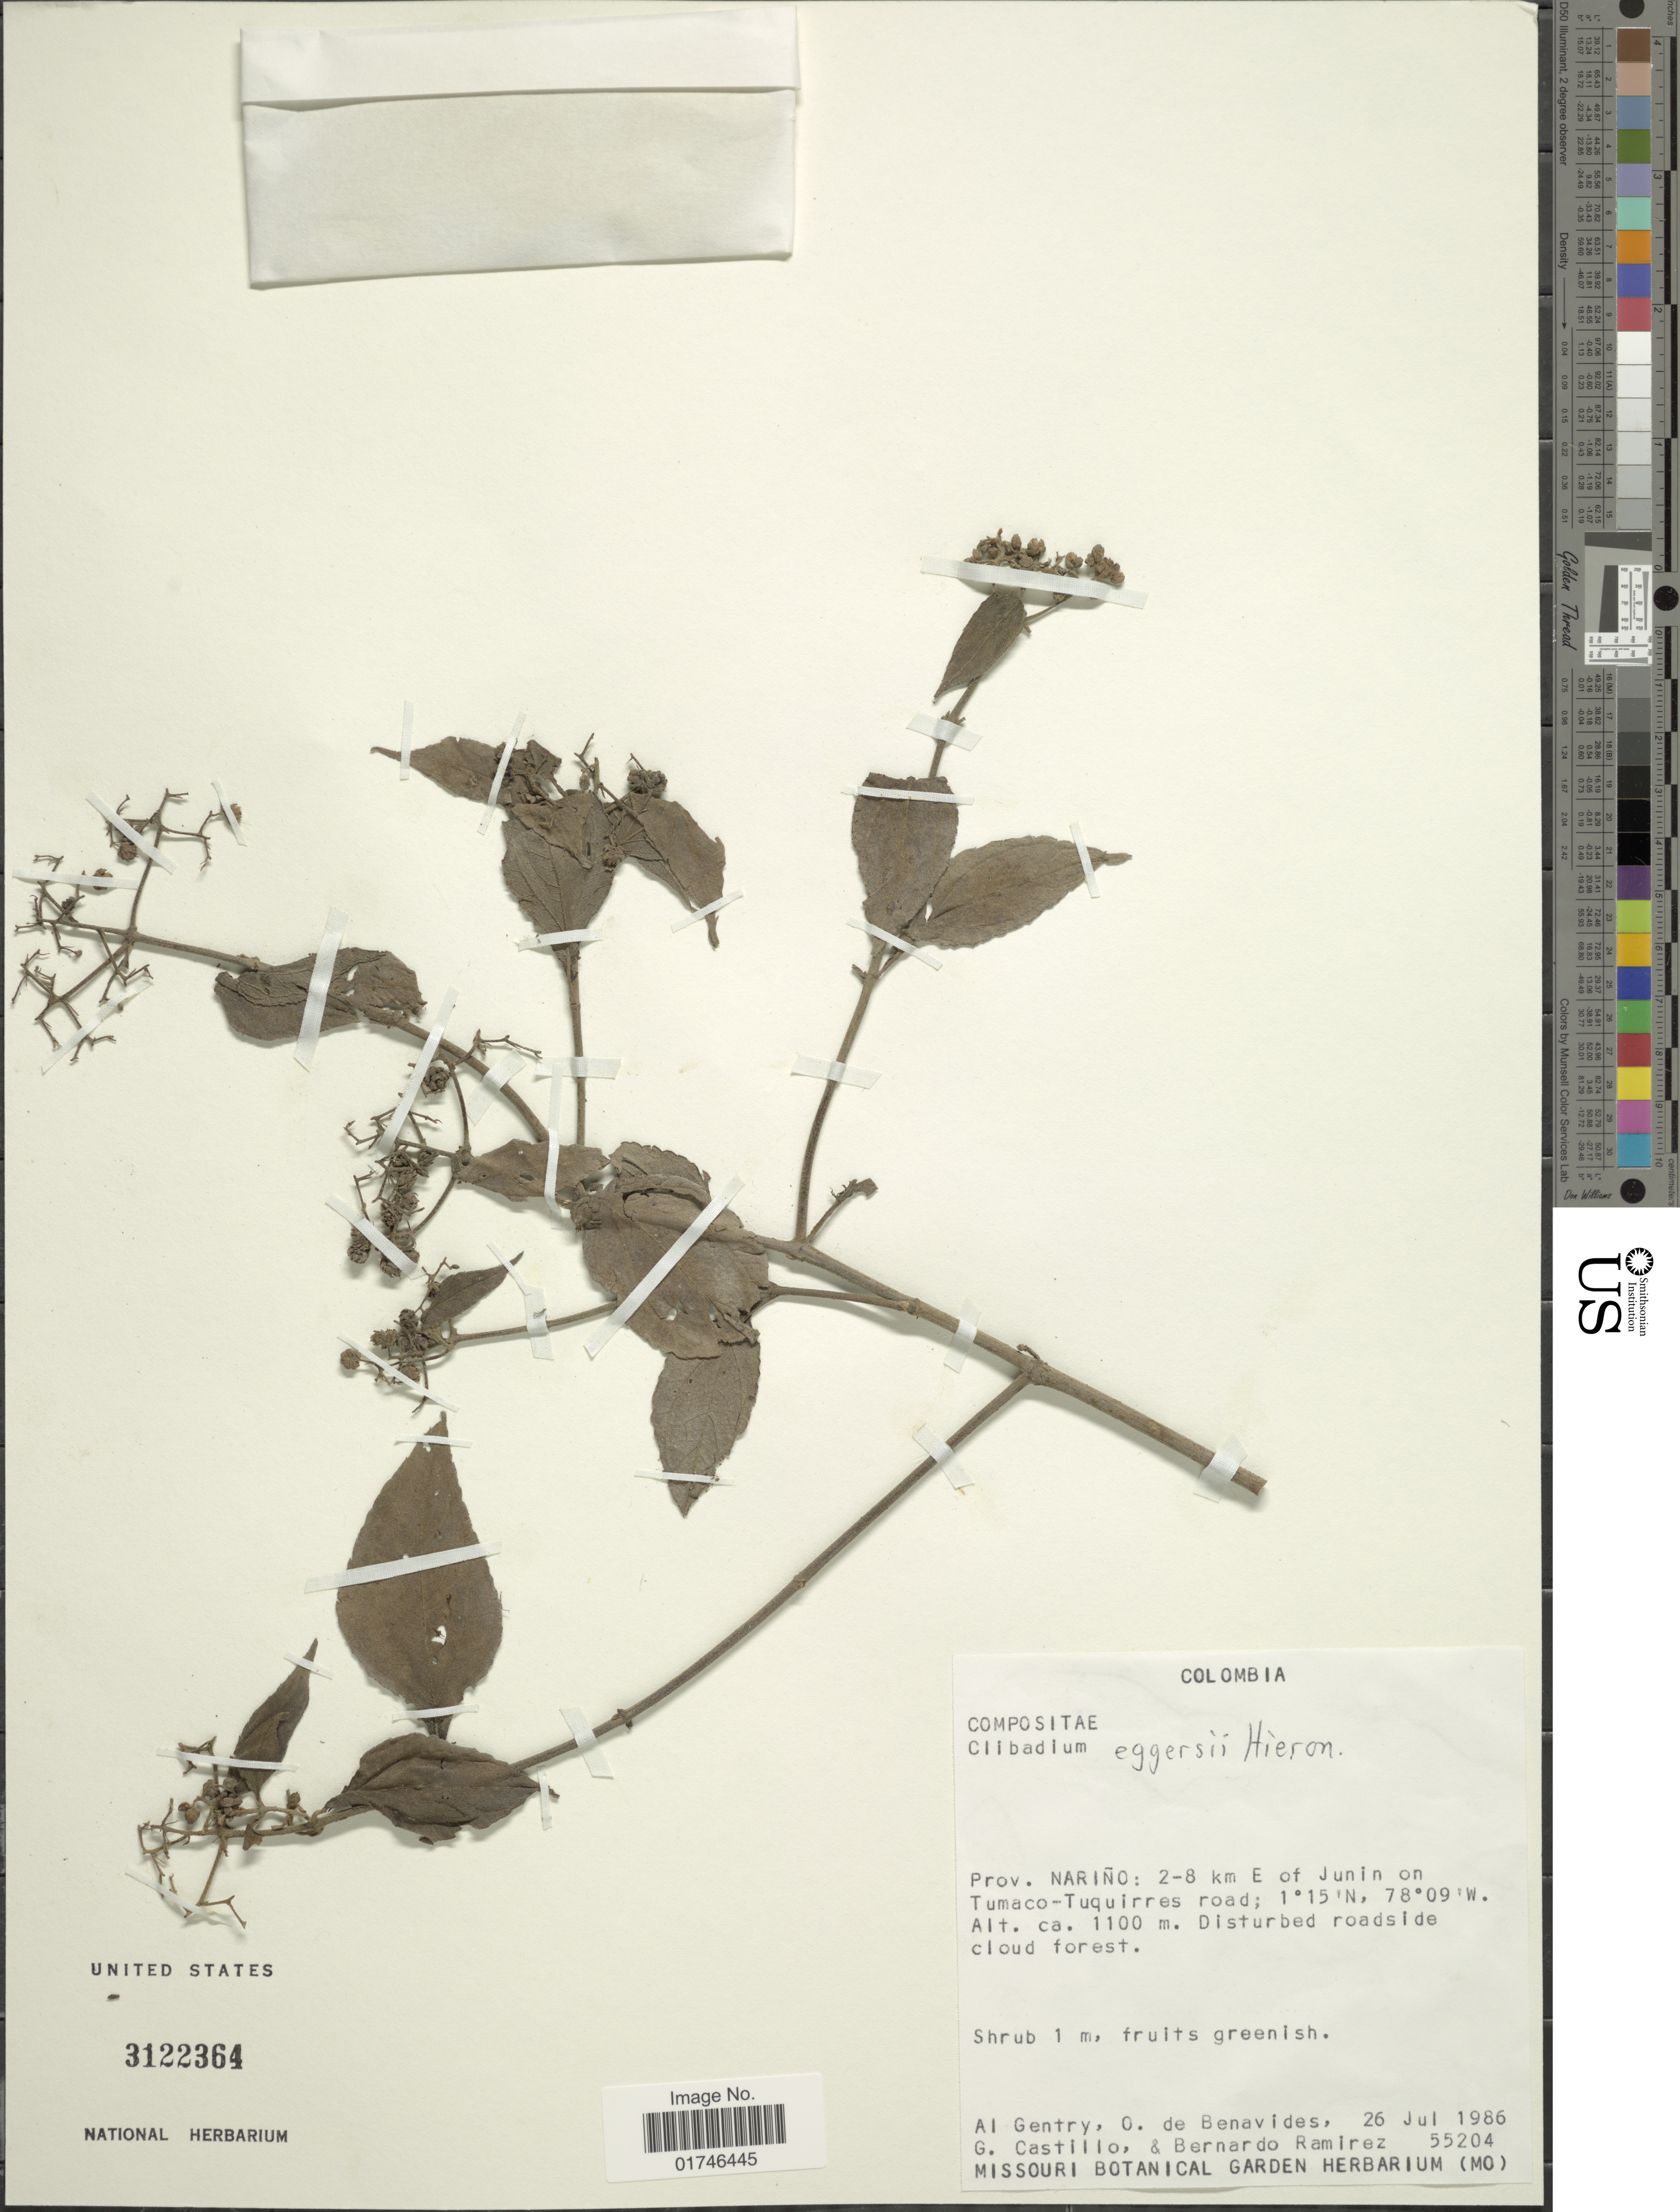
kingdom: Plantae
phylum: Tracheophyta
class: Magnoliopsida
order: Asterales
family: Asteraceae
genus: Clibadium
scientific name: Clibadium eggersii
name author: Hieron.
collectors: A. H. Gentry, Olga S. de Benavides, G. Castillo & B. Ramírez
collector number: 55204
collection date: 1986-07-26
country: Colombia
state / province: Nariño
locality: Prov. Narino: 2-8 km E of Junin on Tumaco-Tuquirres road.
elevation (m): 1100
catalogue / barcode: US 3122364